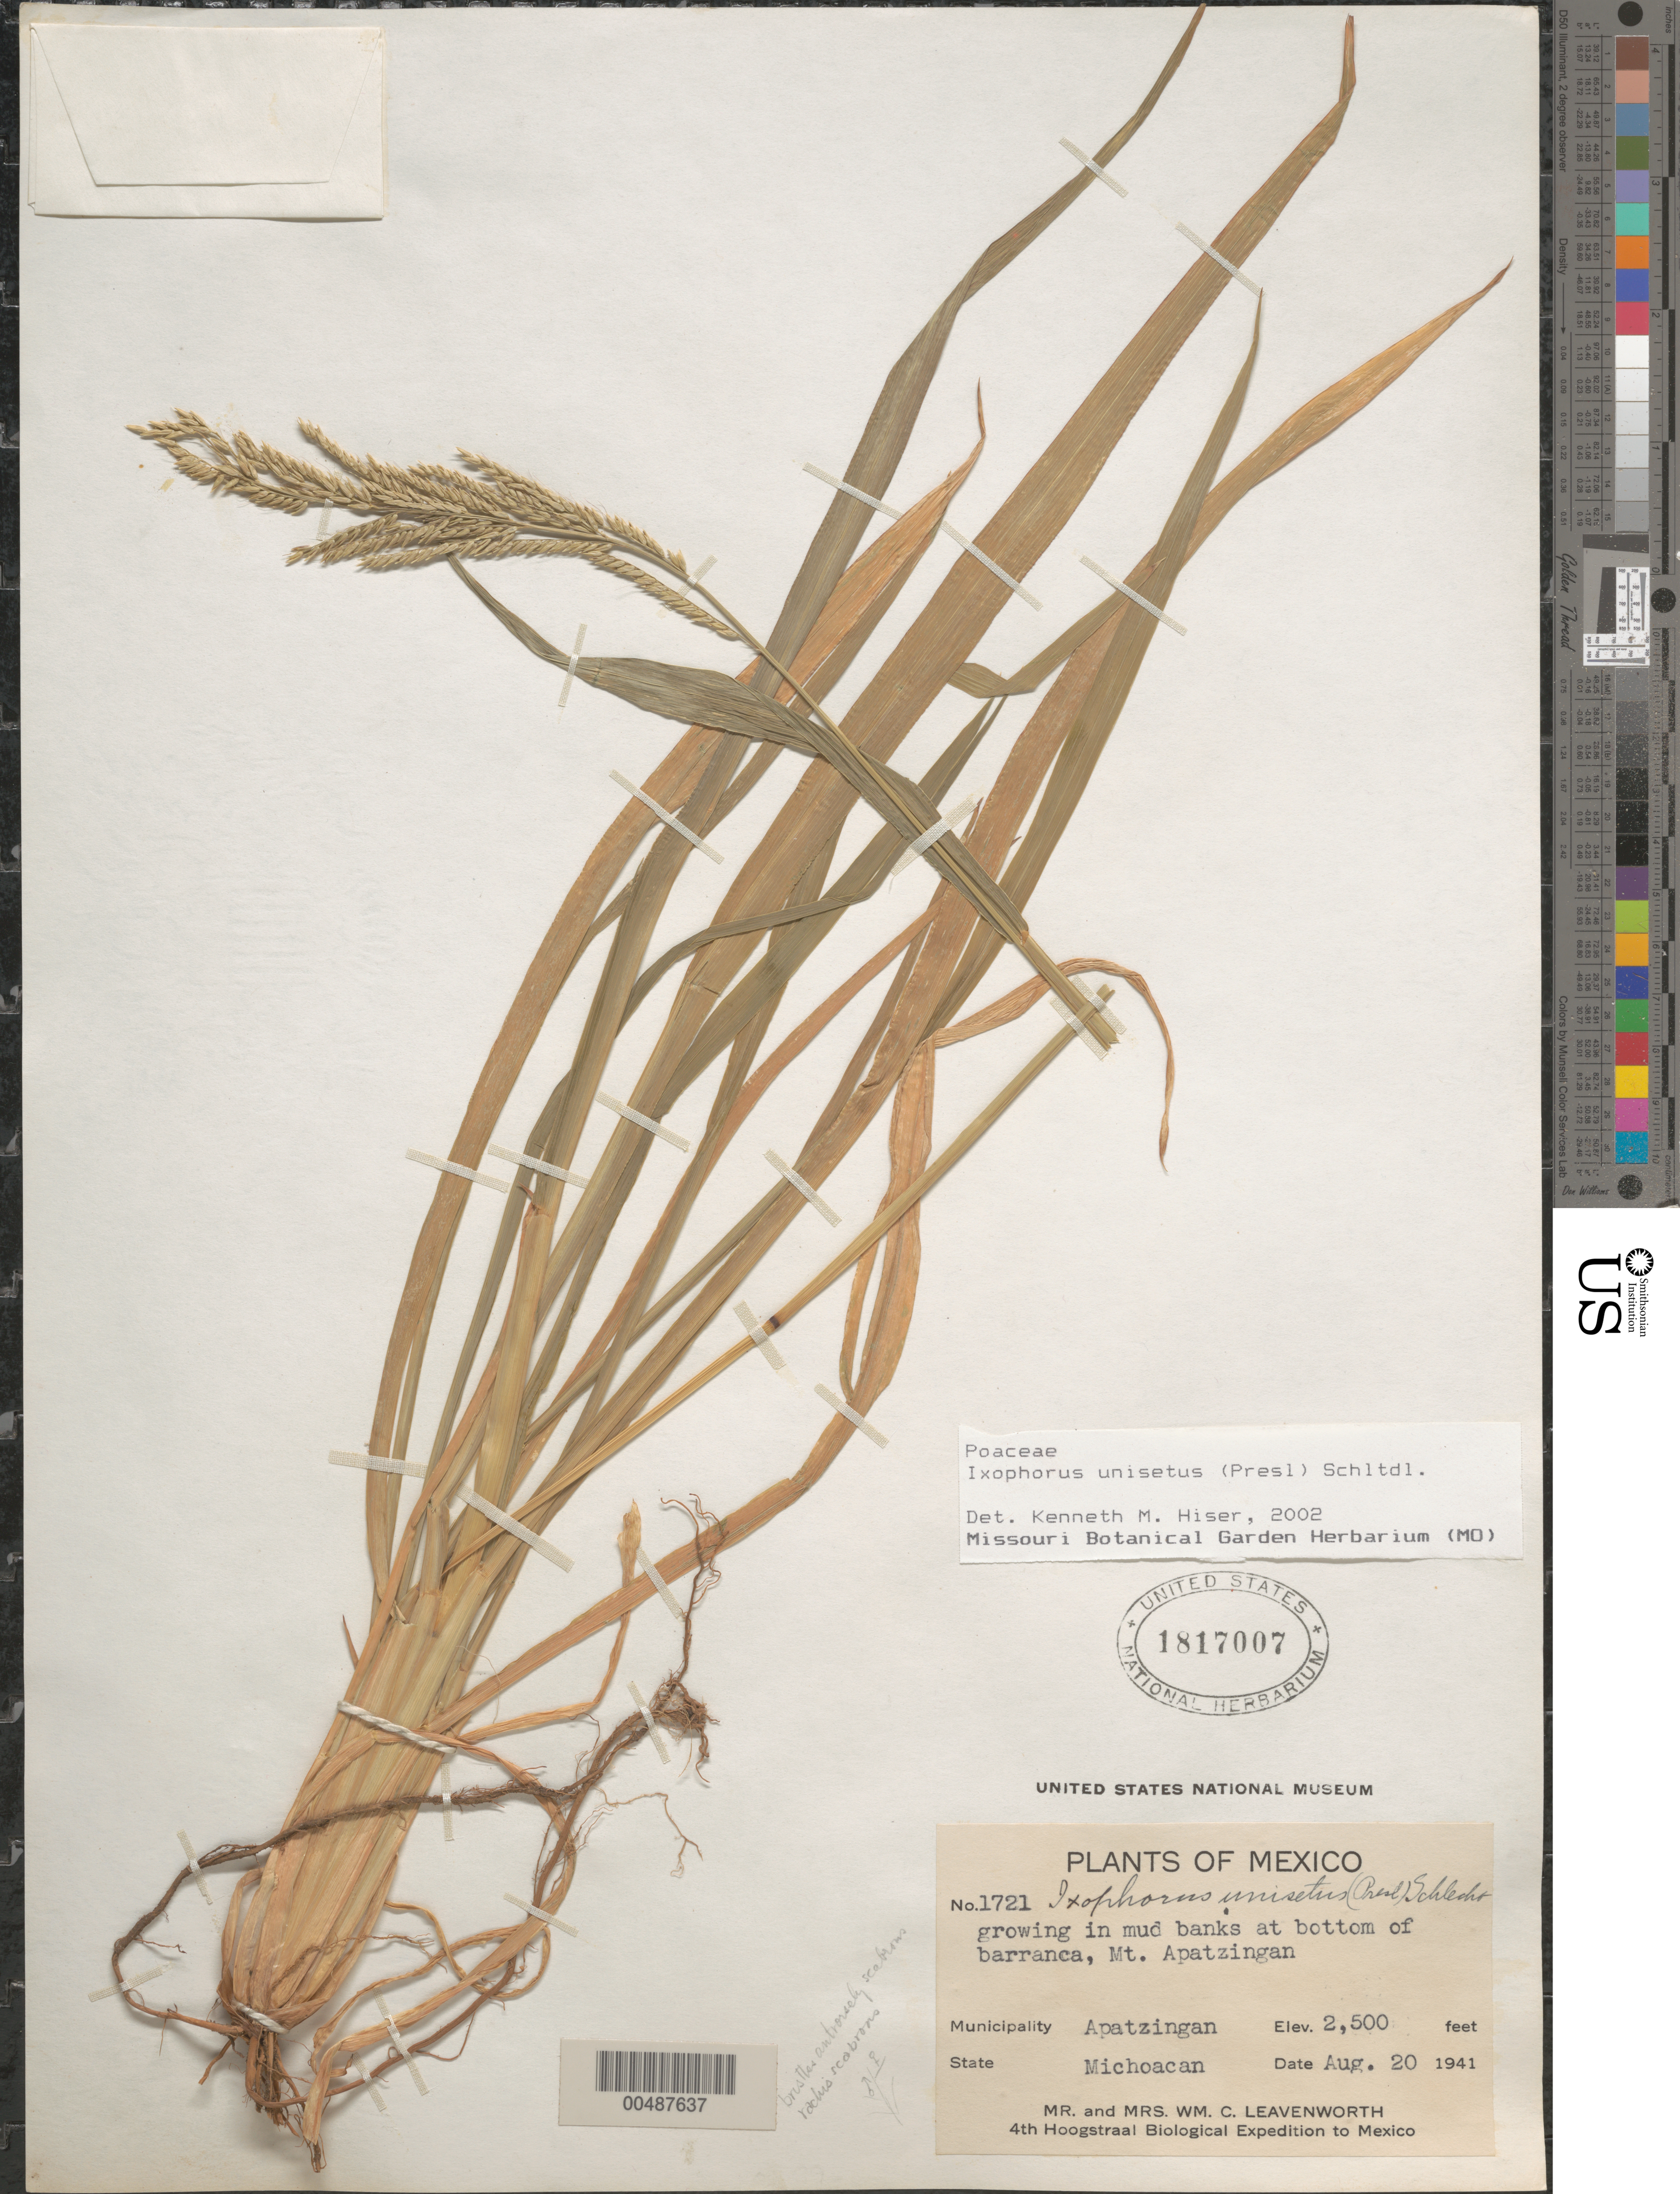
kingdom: Plantae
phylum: Tracheophyta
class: Liliopsida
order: Poales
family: Poaceae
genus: Ixophorus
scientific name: Ixophorus unisetus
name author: (J. Presl) Schltdl.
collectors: W. C. Leavenworth & Leavenworth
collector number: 1721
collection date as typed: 20 Aug 1941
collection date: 1941-08-20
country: Mexico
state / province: Michoacán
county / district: Apatzingán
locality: Mt Apatzingán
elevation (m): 762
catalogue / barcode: US 1817007